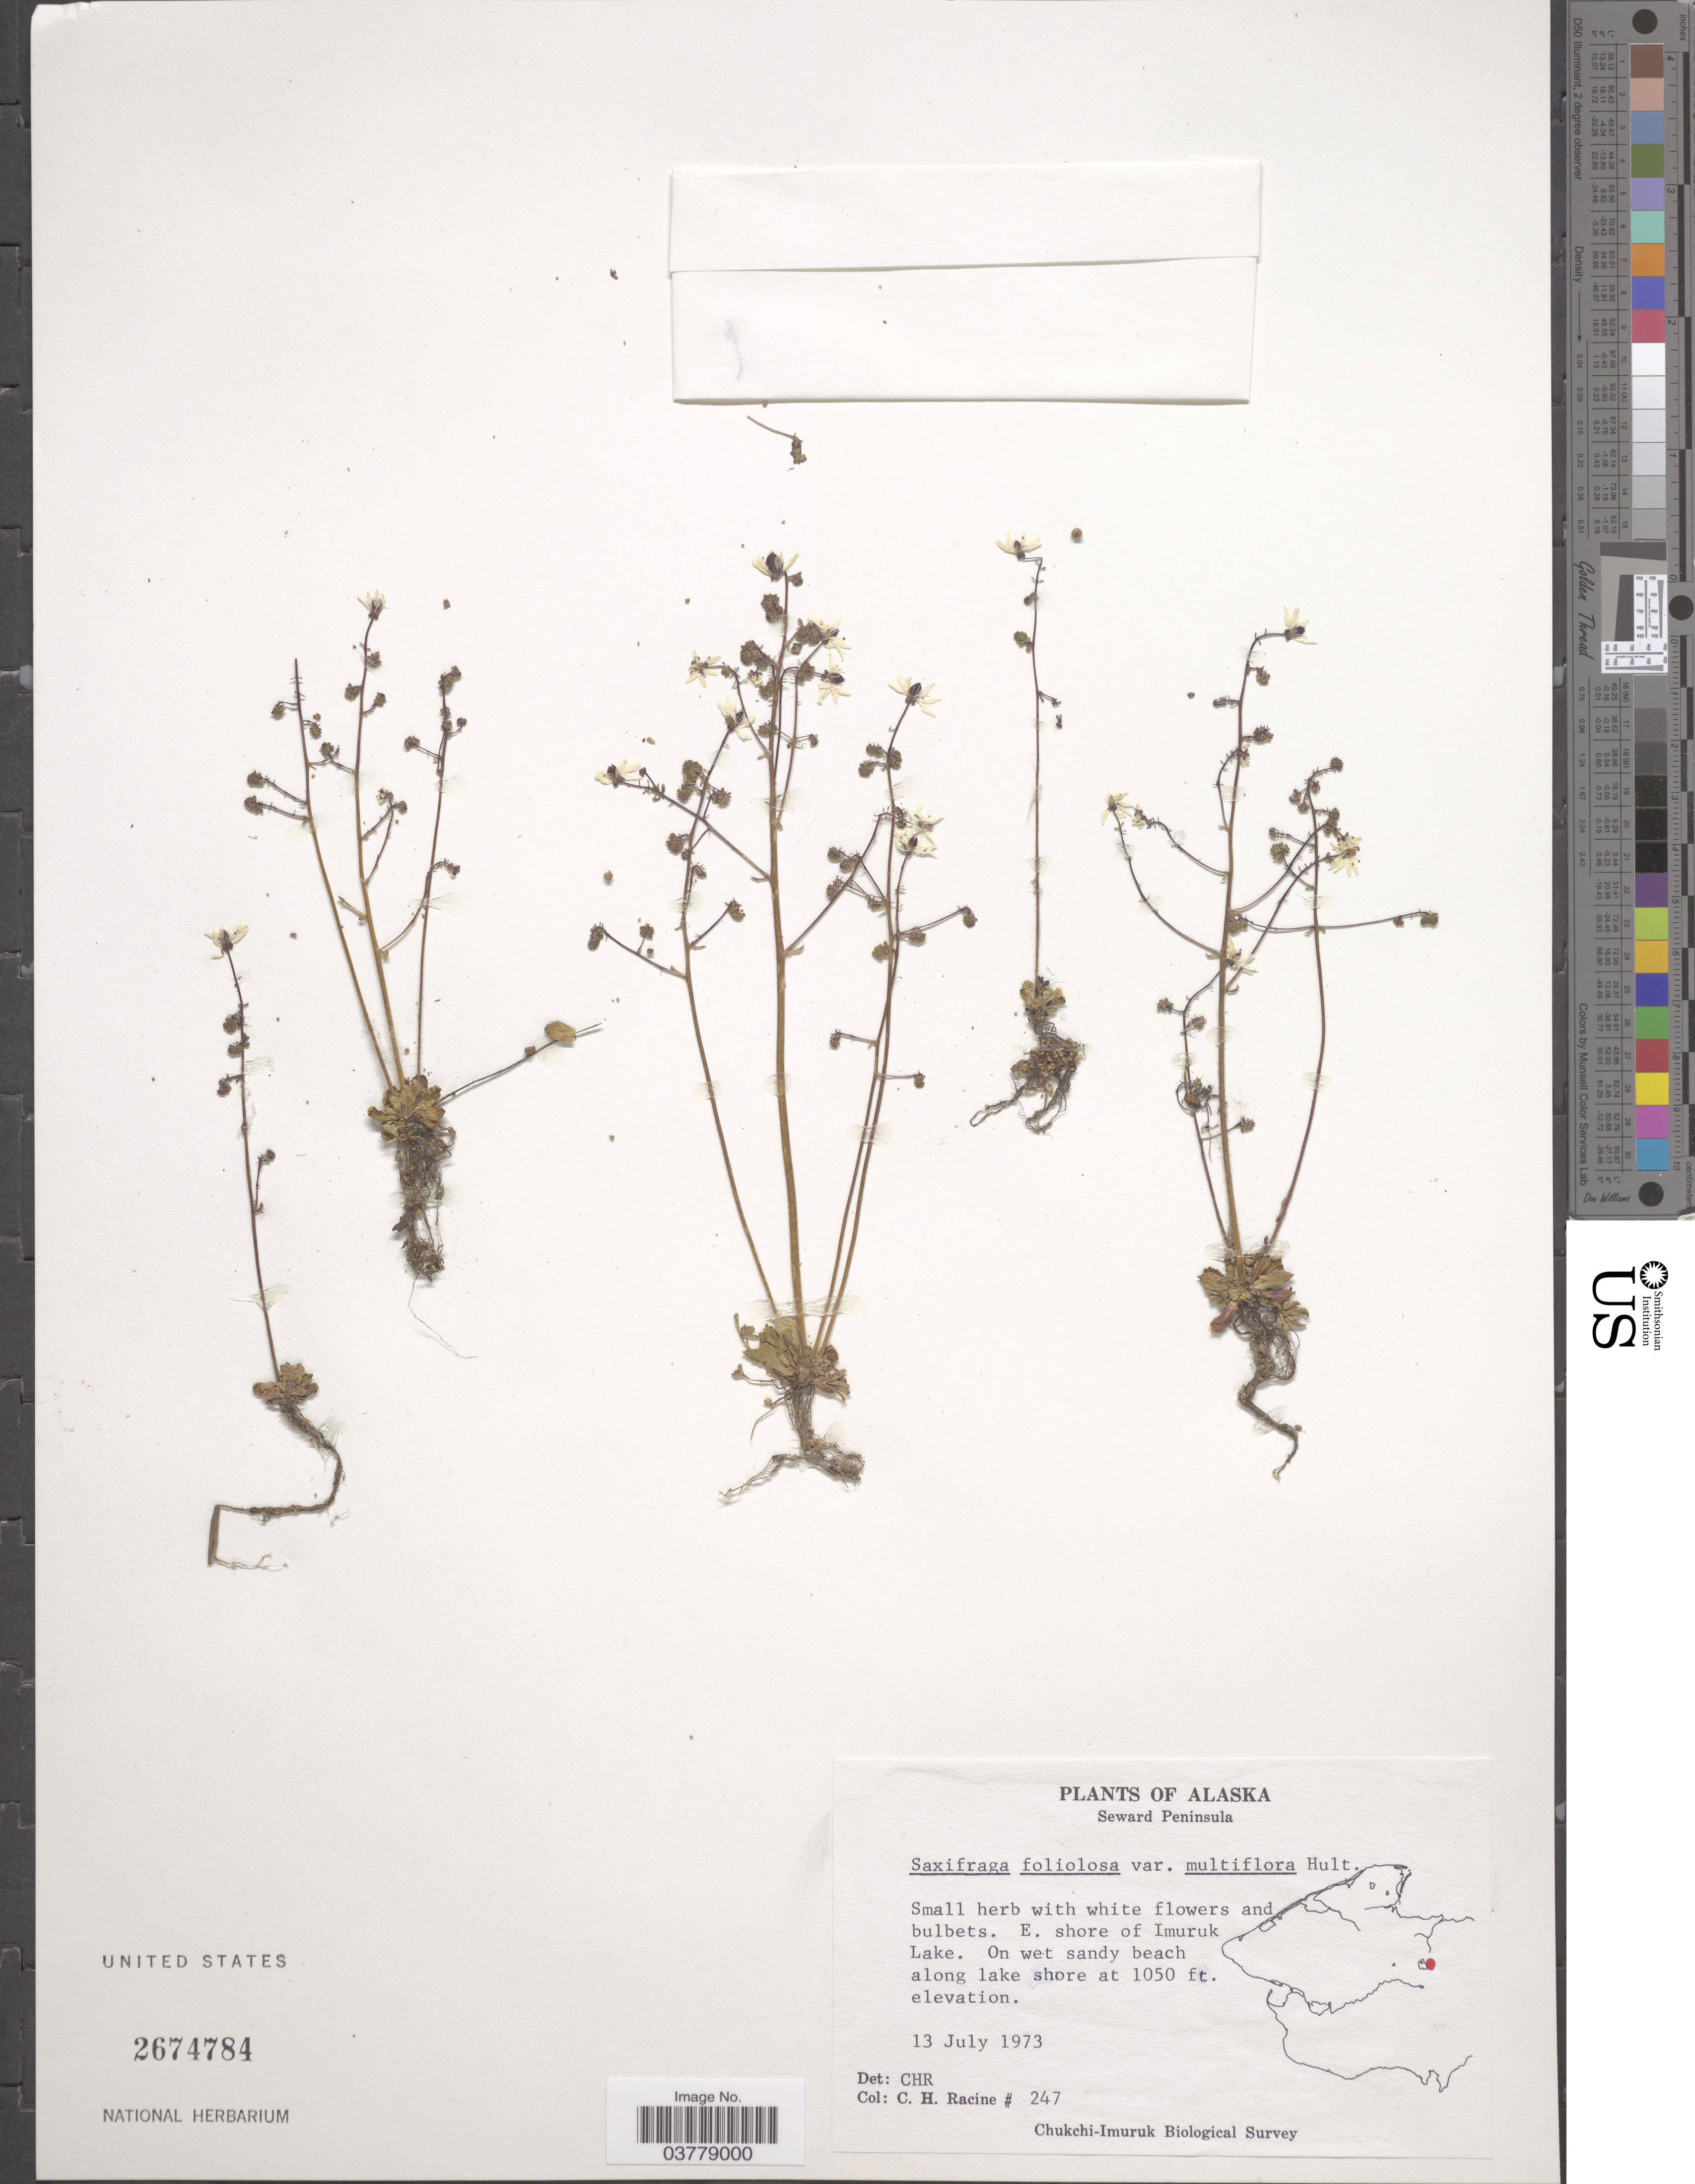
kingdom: Plantae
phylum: Tracheophyta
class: Magnoliopsida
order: Saxifragales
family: Saxifragaceae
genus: Micranthes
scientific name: Micranthes foliolosa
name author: (R. Br.) Gornall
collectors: C. Racine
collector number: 247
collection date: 1973-07-13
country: United States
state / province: Alaska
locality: Seward Peninsula. E. shore of Imuruk Lake.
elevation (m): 320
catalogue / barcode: US 2674784